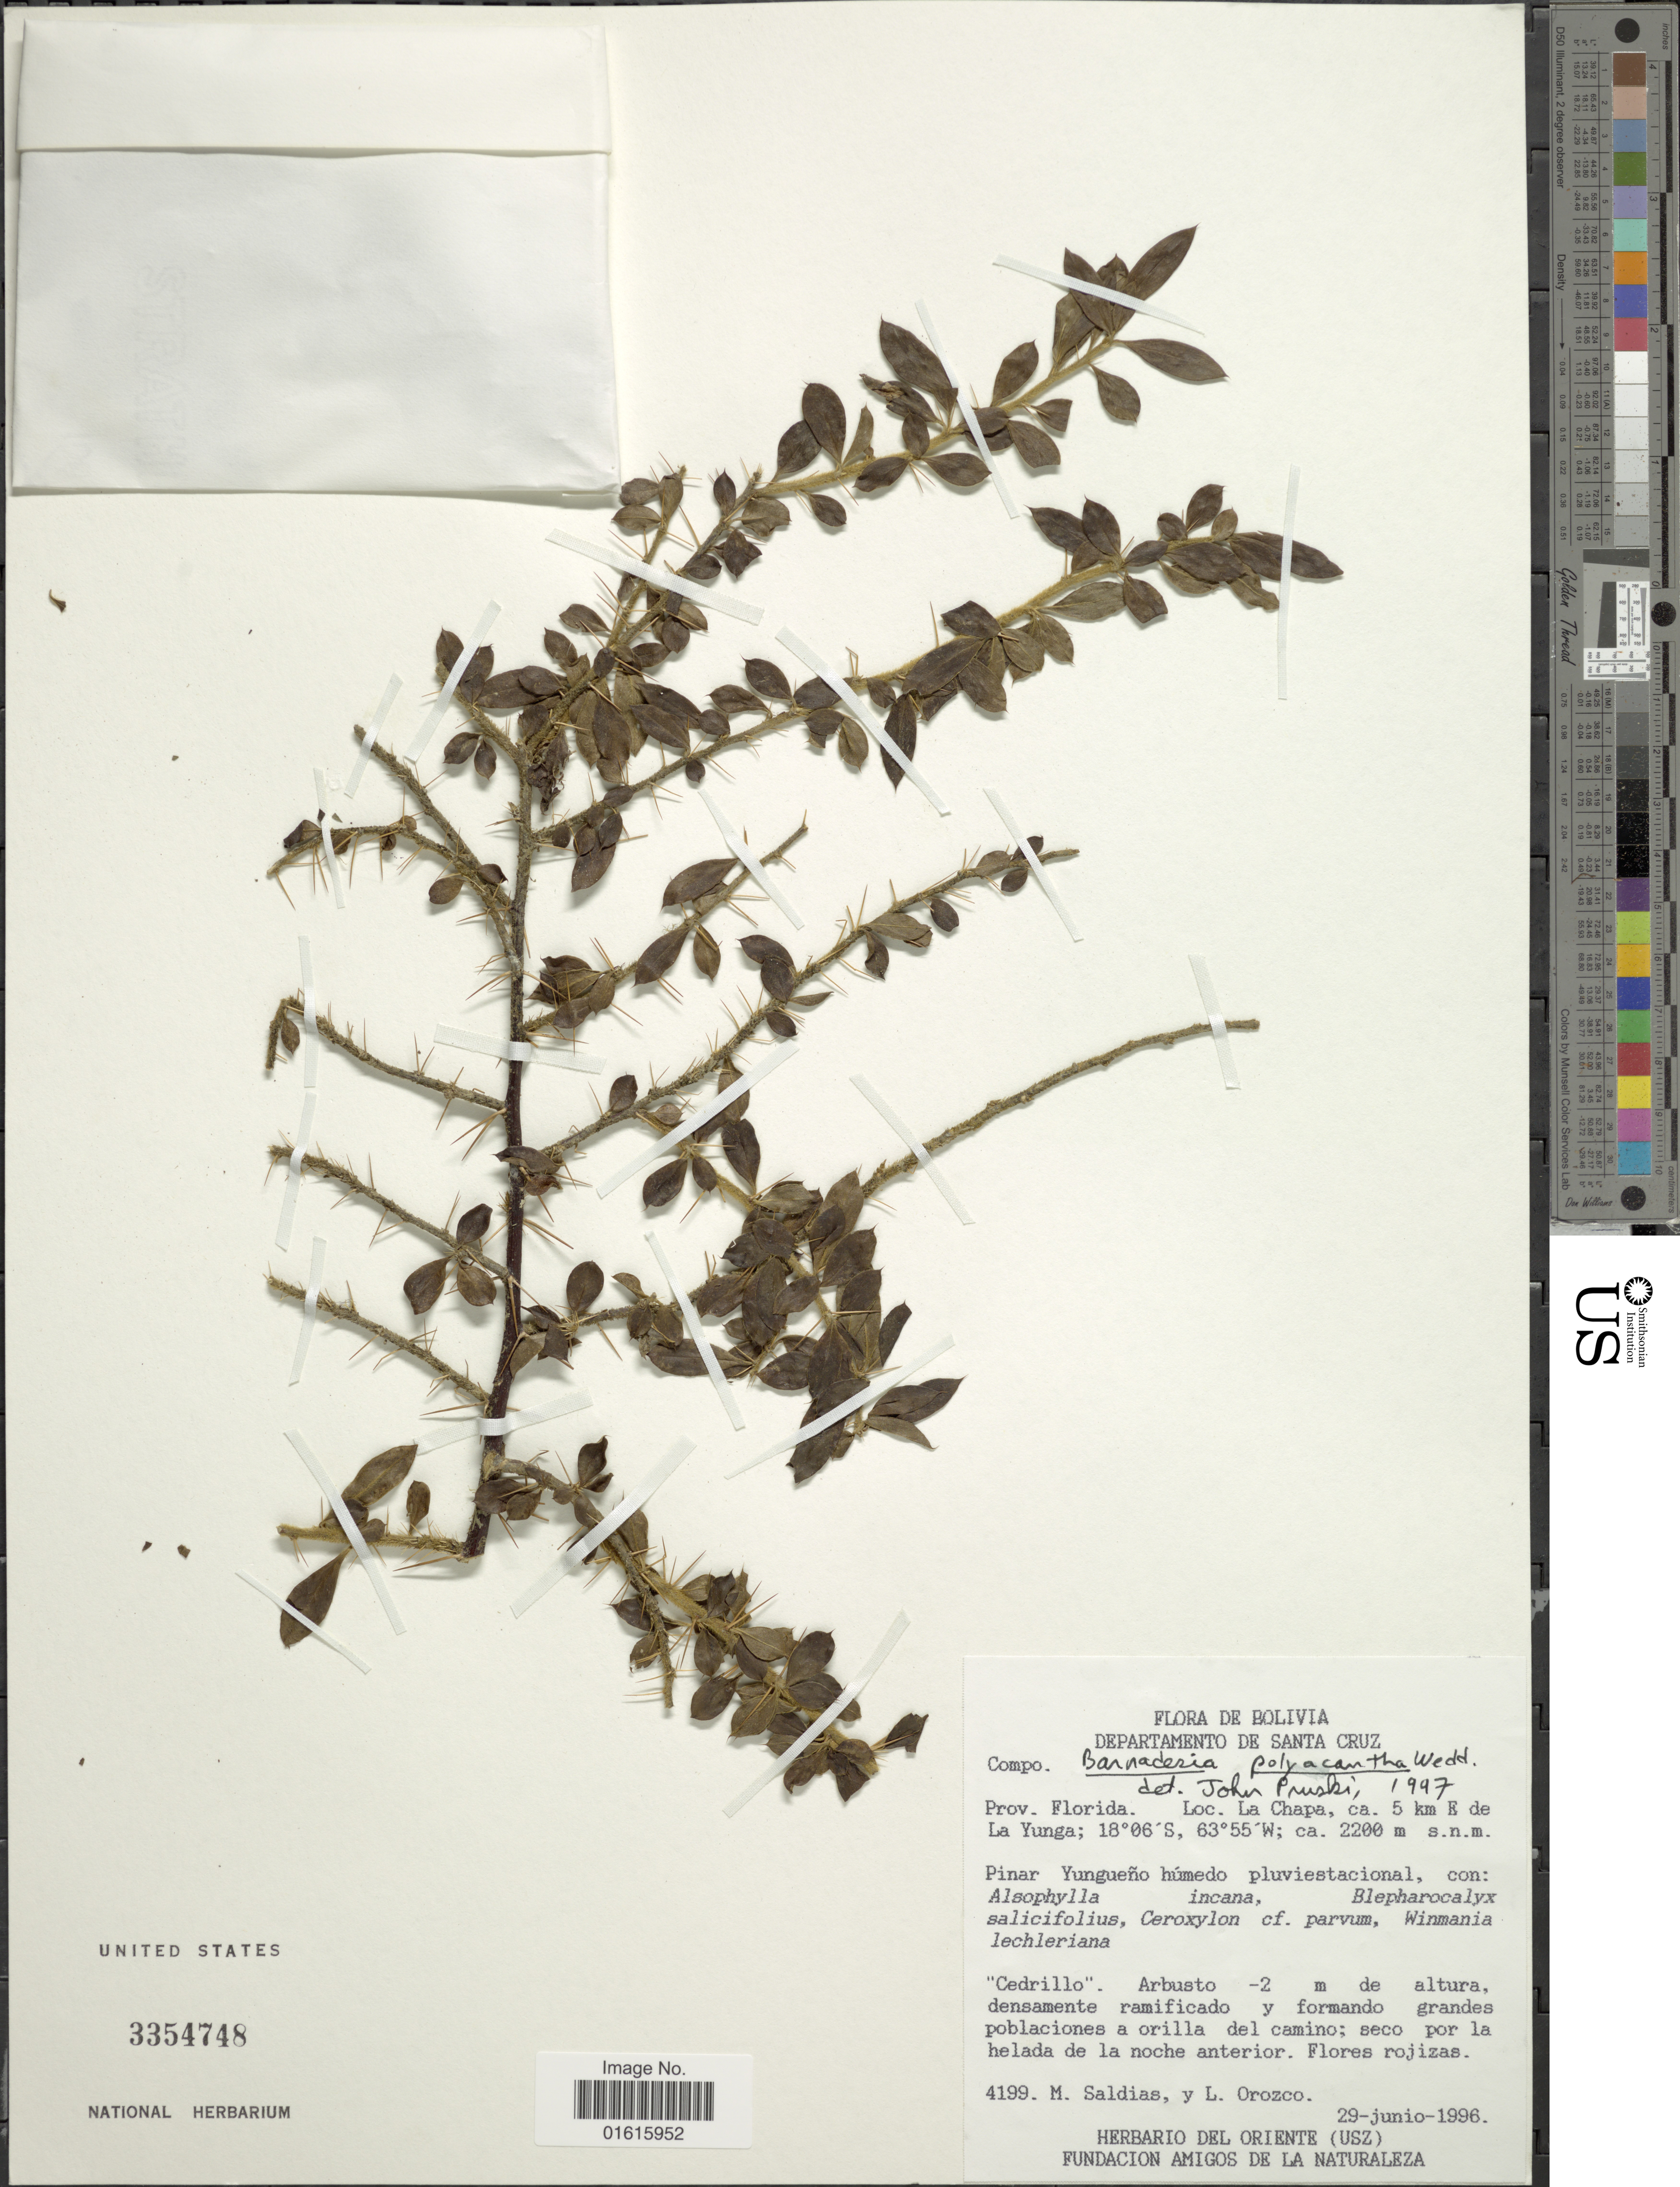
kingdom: Plantae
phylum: Tracheophyta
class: Magnoliopsida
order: Asterales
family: Asteraceae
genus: Barnadesia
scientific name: Barnadesia polyacantha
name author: Wedd.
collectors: M. Saldias & L. Orozco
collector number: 4199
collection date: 1996-06-29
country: Bolivia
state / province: Santa Cruz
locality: Prov. Florida Loc. La Chapa ca. 5 km E de La Yunga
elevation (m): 2200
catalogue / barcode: US 3354748